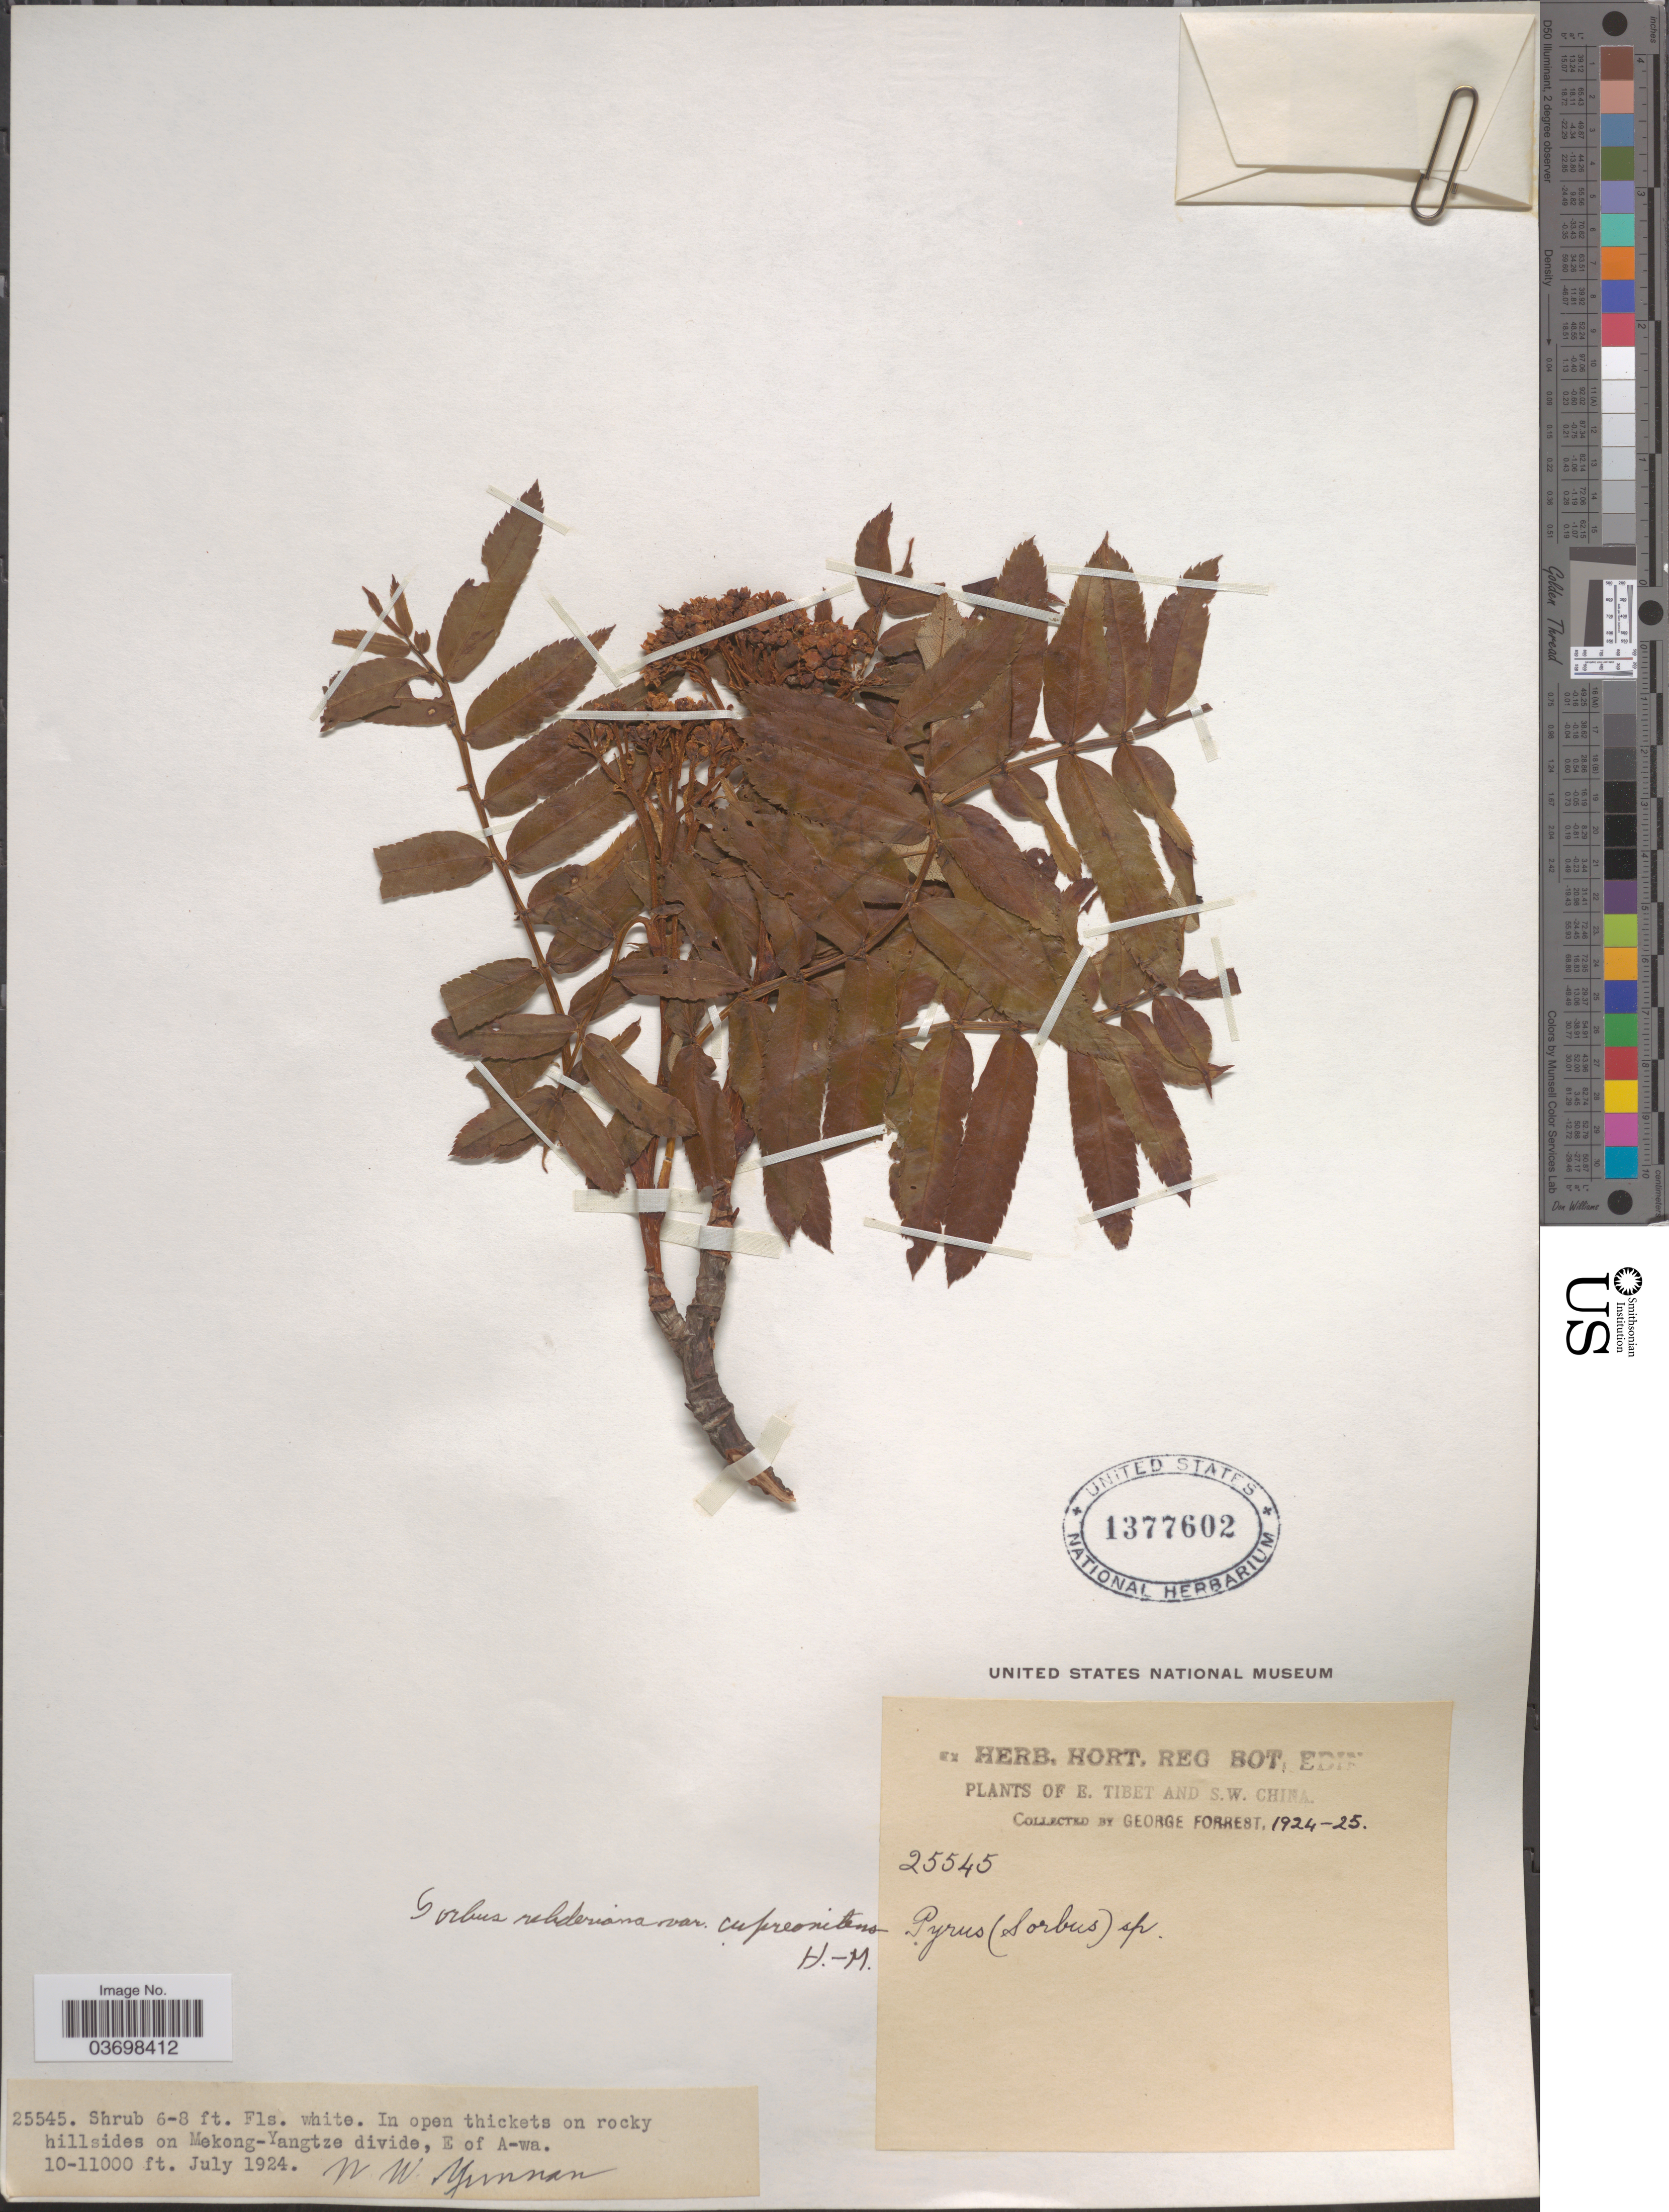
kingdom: Plantae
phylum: Tracheophyta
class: Magnoliopsida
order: Rosales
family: Rosaceae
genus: Sorbus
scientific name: Sorbus rehderiana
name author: Koehne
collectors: G. Forrest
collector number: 25545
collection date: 1924-07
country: China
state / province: Yunnan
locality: S.W. China. On rocky hillsides on Mekong-Yangtze divide, E of A-wa. N.W. Yunnan.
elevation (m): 3048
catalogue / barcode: US 1377602